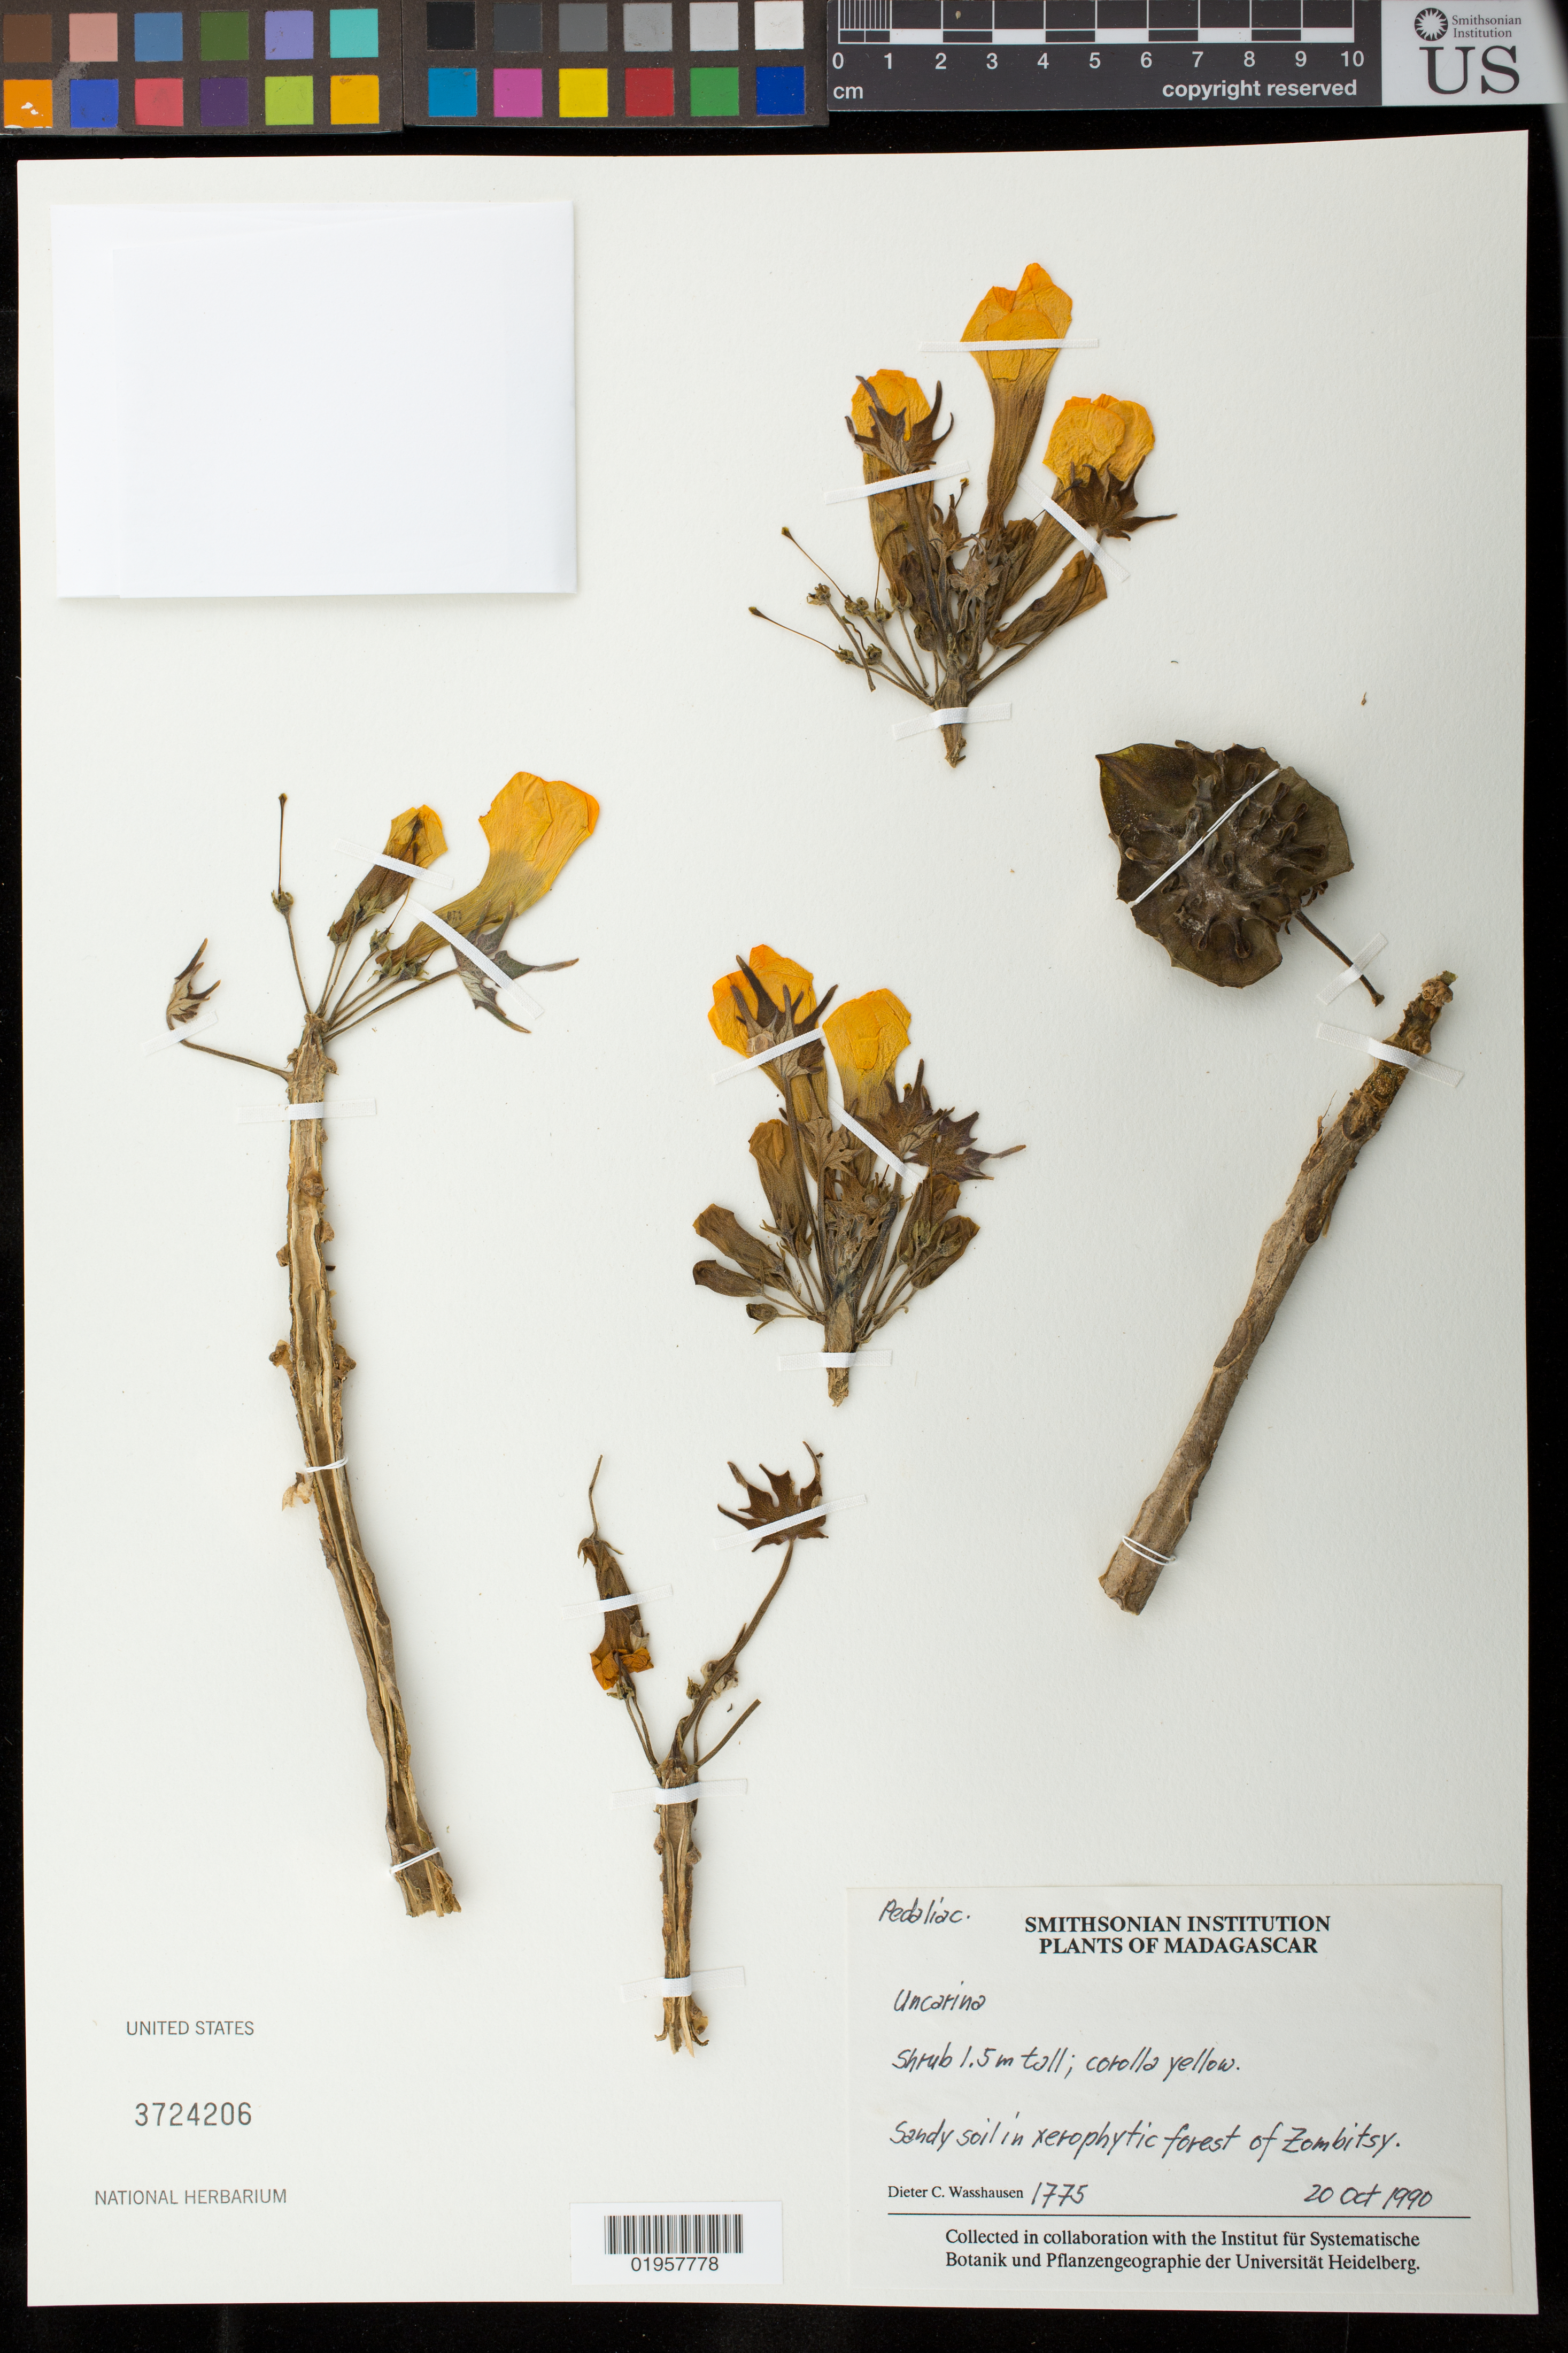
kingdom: Plantae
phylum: Tracheophyta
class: Magnoliopsida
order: Lamiales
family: Pedaliaceae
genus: Uncarina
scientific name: Uncarina sp.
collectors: D. C. Wasshausen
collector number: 1775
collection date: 1990-10-20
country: Madagascar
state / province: Atsimo-Andrefana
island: Madagascar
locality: Zombitsy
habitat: Sandy soil in xerophytic forest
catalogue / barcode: US 3724206